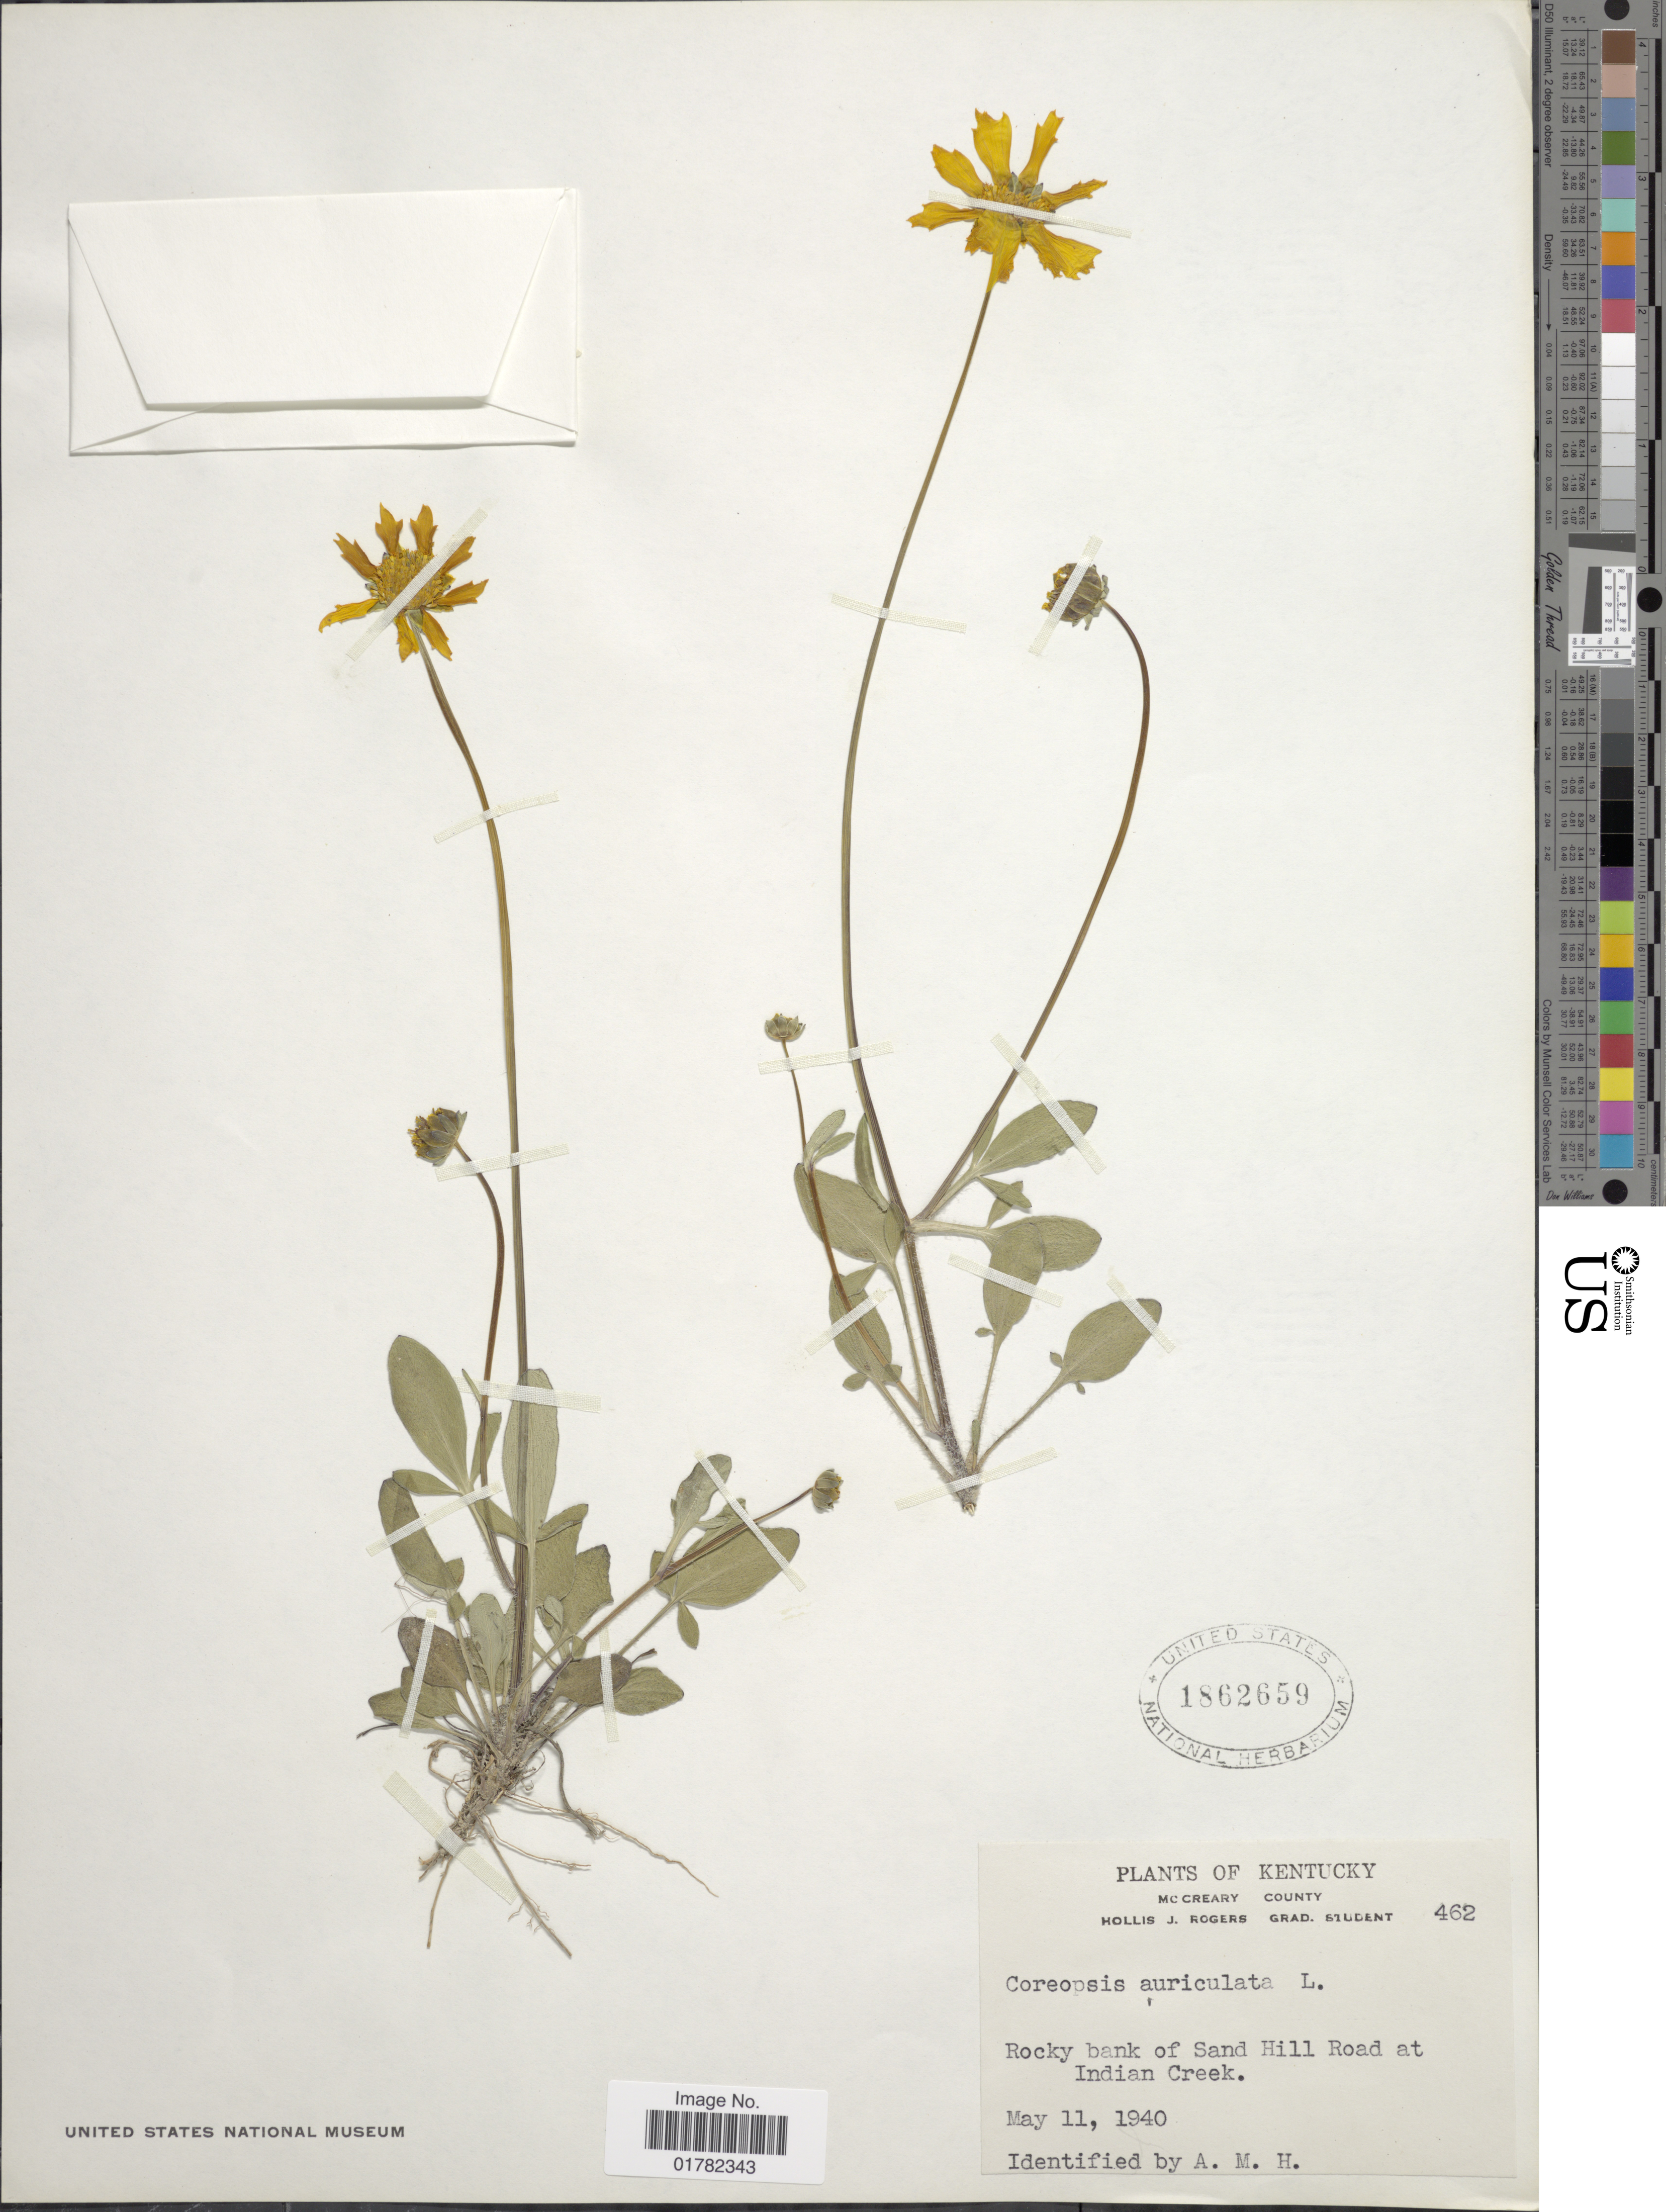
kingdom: Plantae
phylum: Tracheophyta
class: Magnoliopsida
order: Asterales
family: Asteraceae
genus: Coreopsis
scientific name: Coreopsis auriculata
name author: L.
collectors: H. J. Rogers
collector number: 462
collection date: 1940-05-11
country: United States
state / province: Kentucky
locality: Rocky bank of Sand Hill Road at Indian Creek, McCreary County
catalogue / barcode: US 1862659